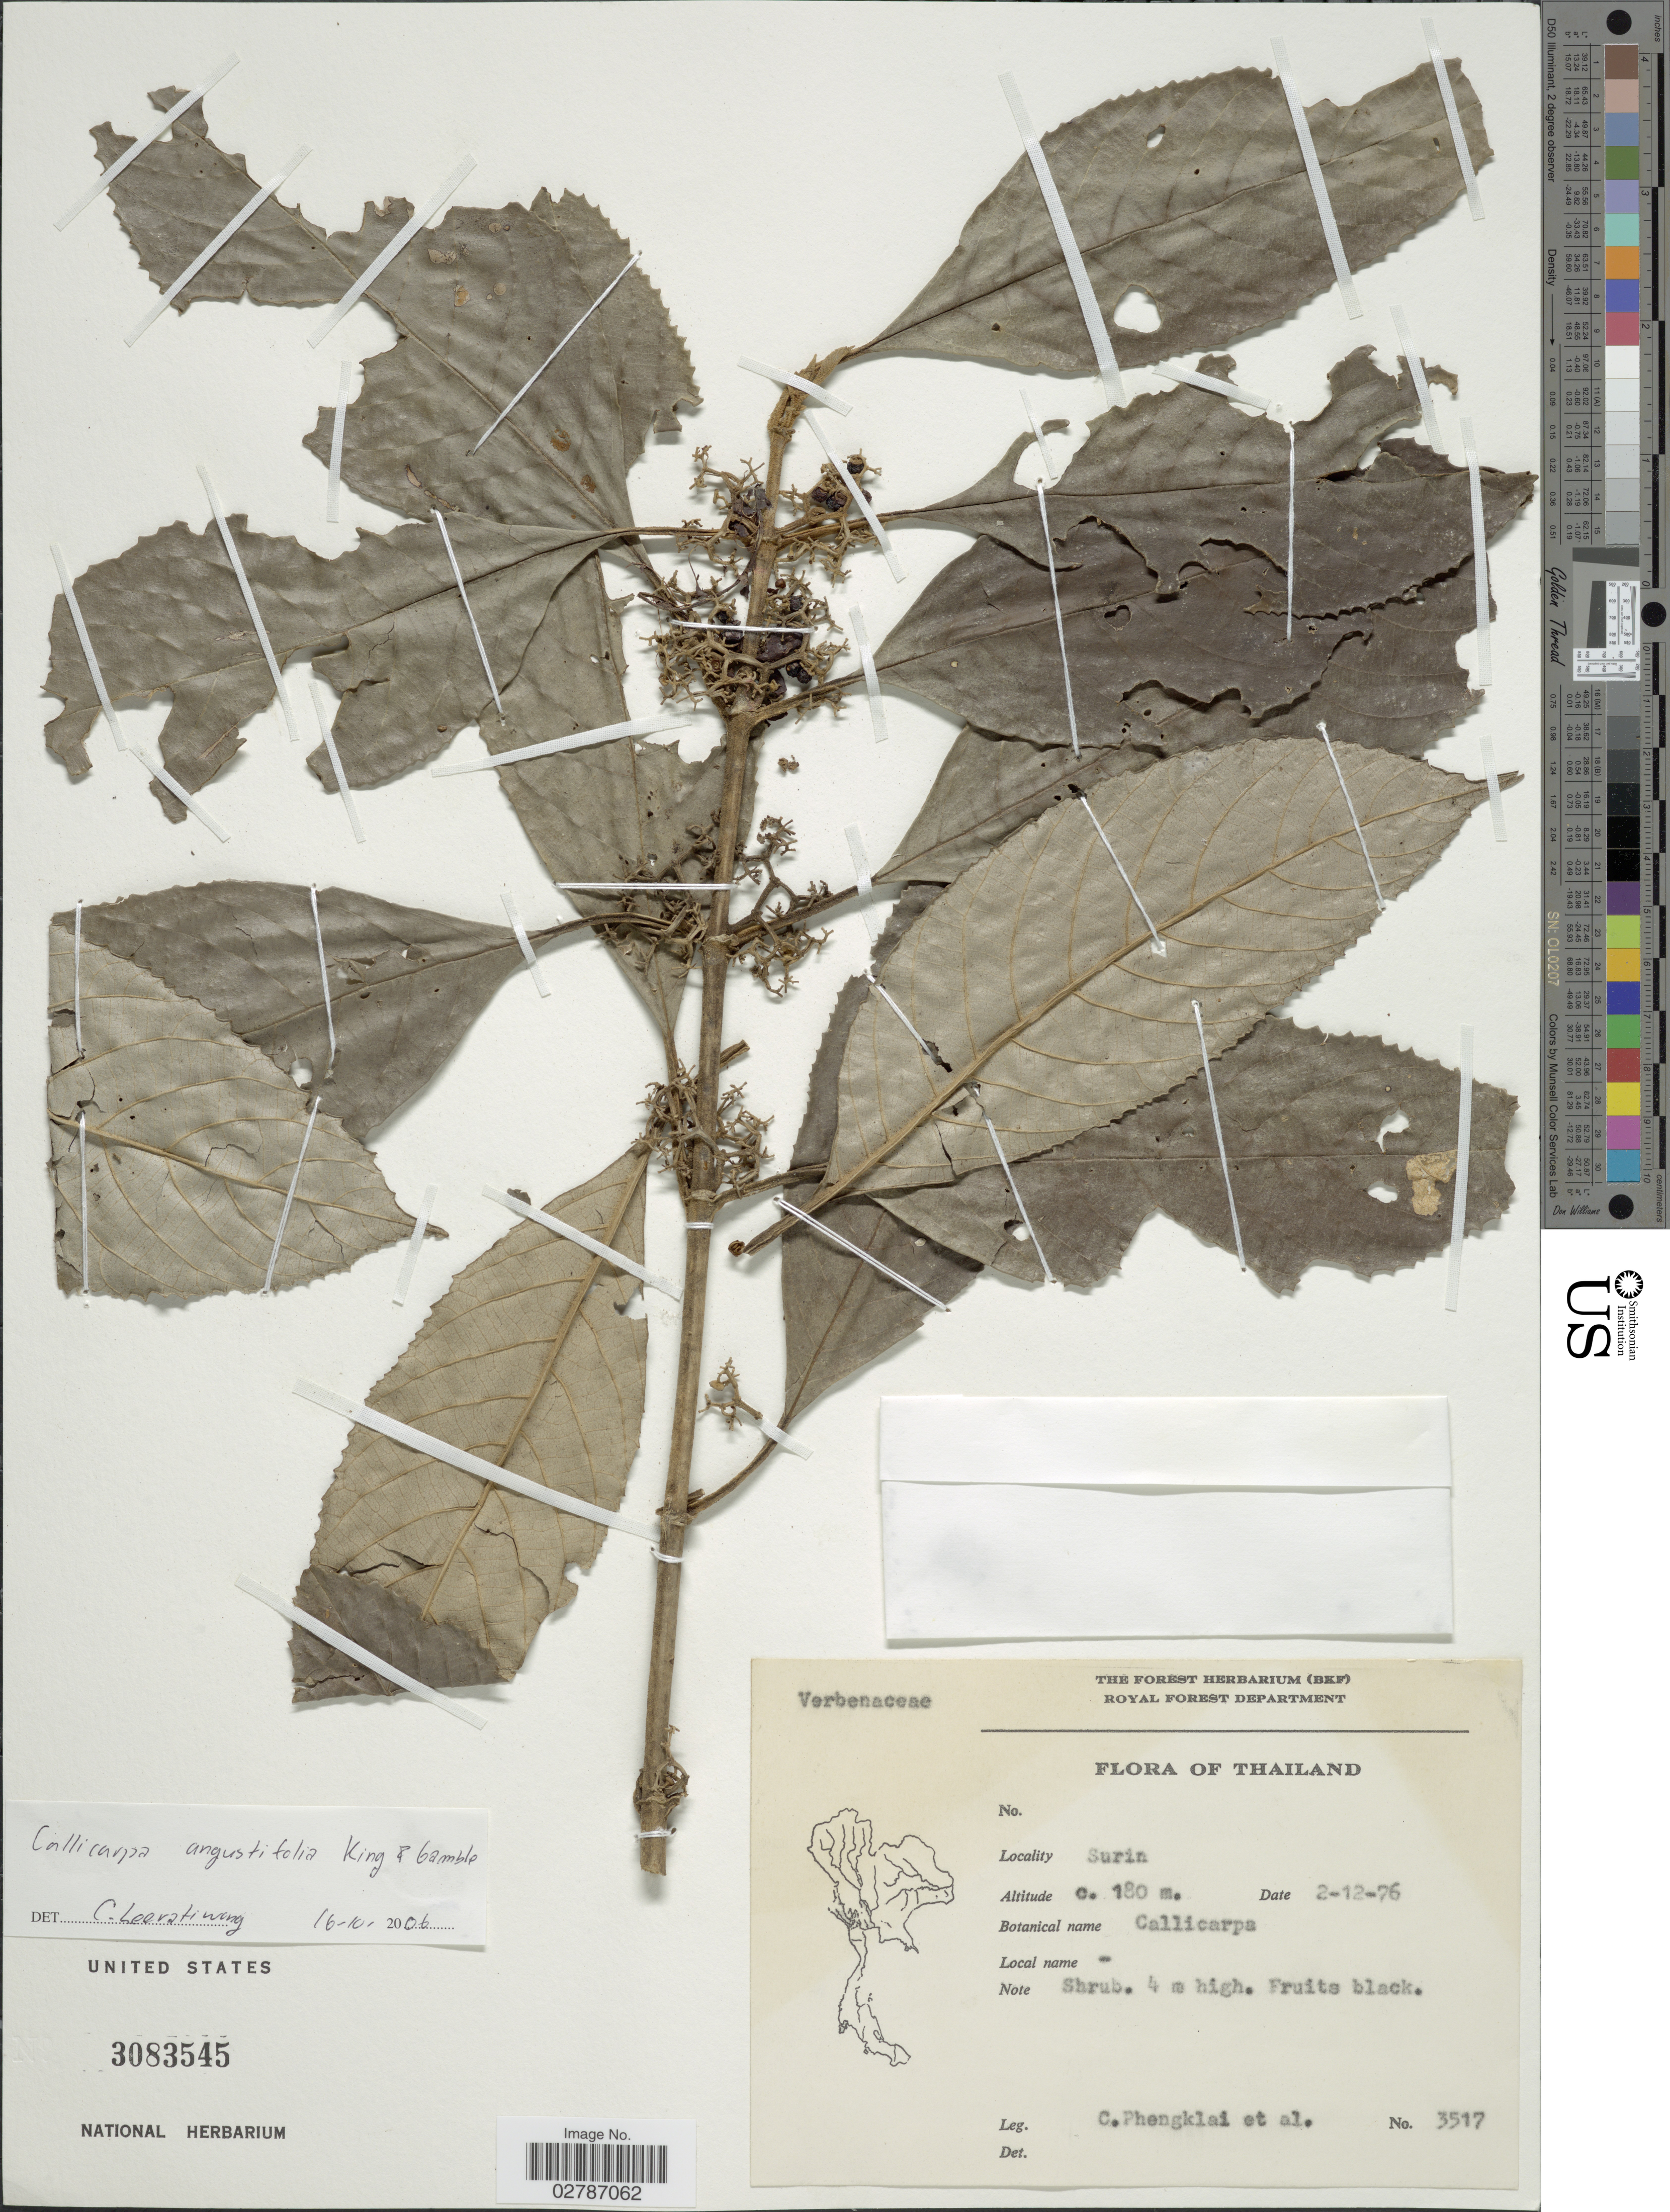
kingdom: Plantae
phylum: Tracheophyta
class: Magnoliopsida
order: Lamiales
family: Lamiaceae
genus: Callicarpa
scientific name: Callicarpa angustifolia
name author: King & Gamble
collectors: C. Phengklai & et al.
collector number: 3517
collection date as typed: Transcribed d/m/y: 2/12/76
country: Thailand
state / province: Surin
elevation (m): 180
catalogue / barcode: US 3083545